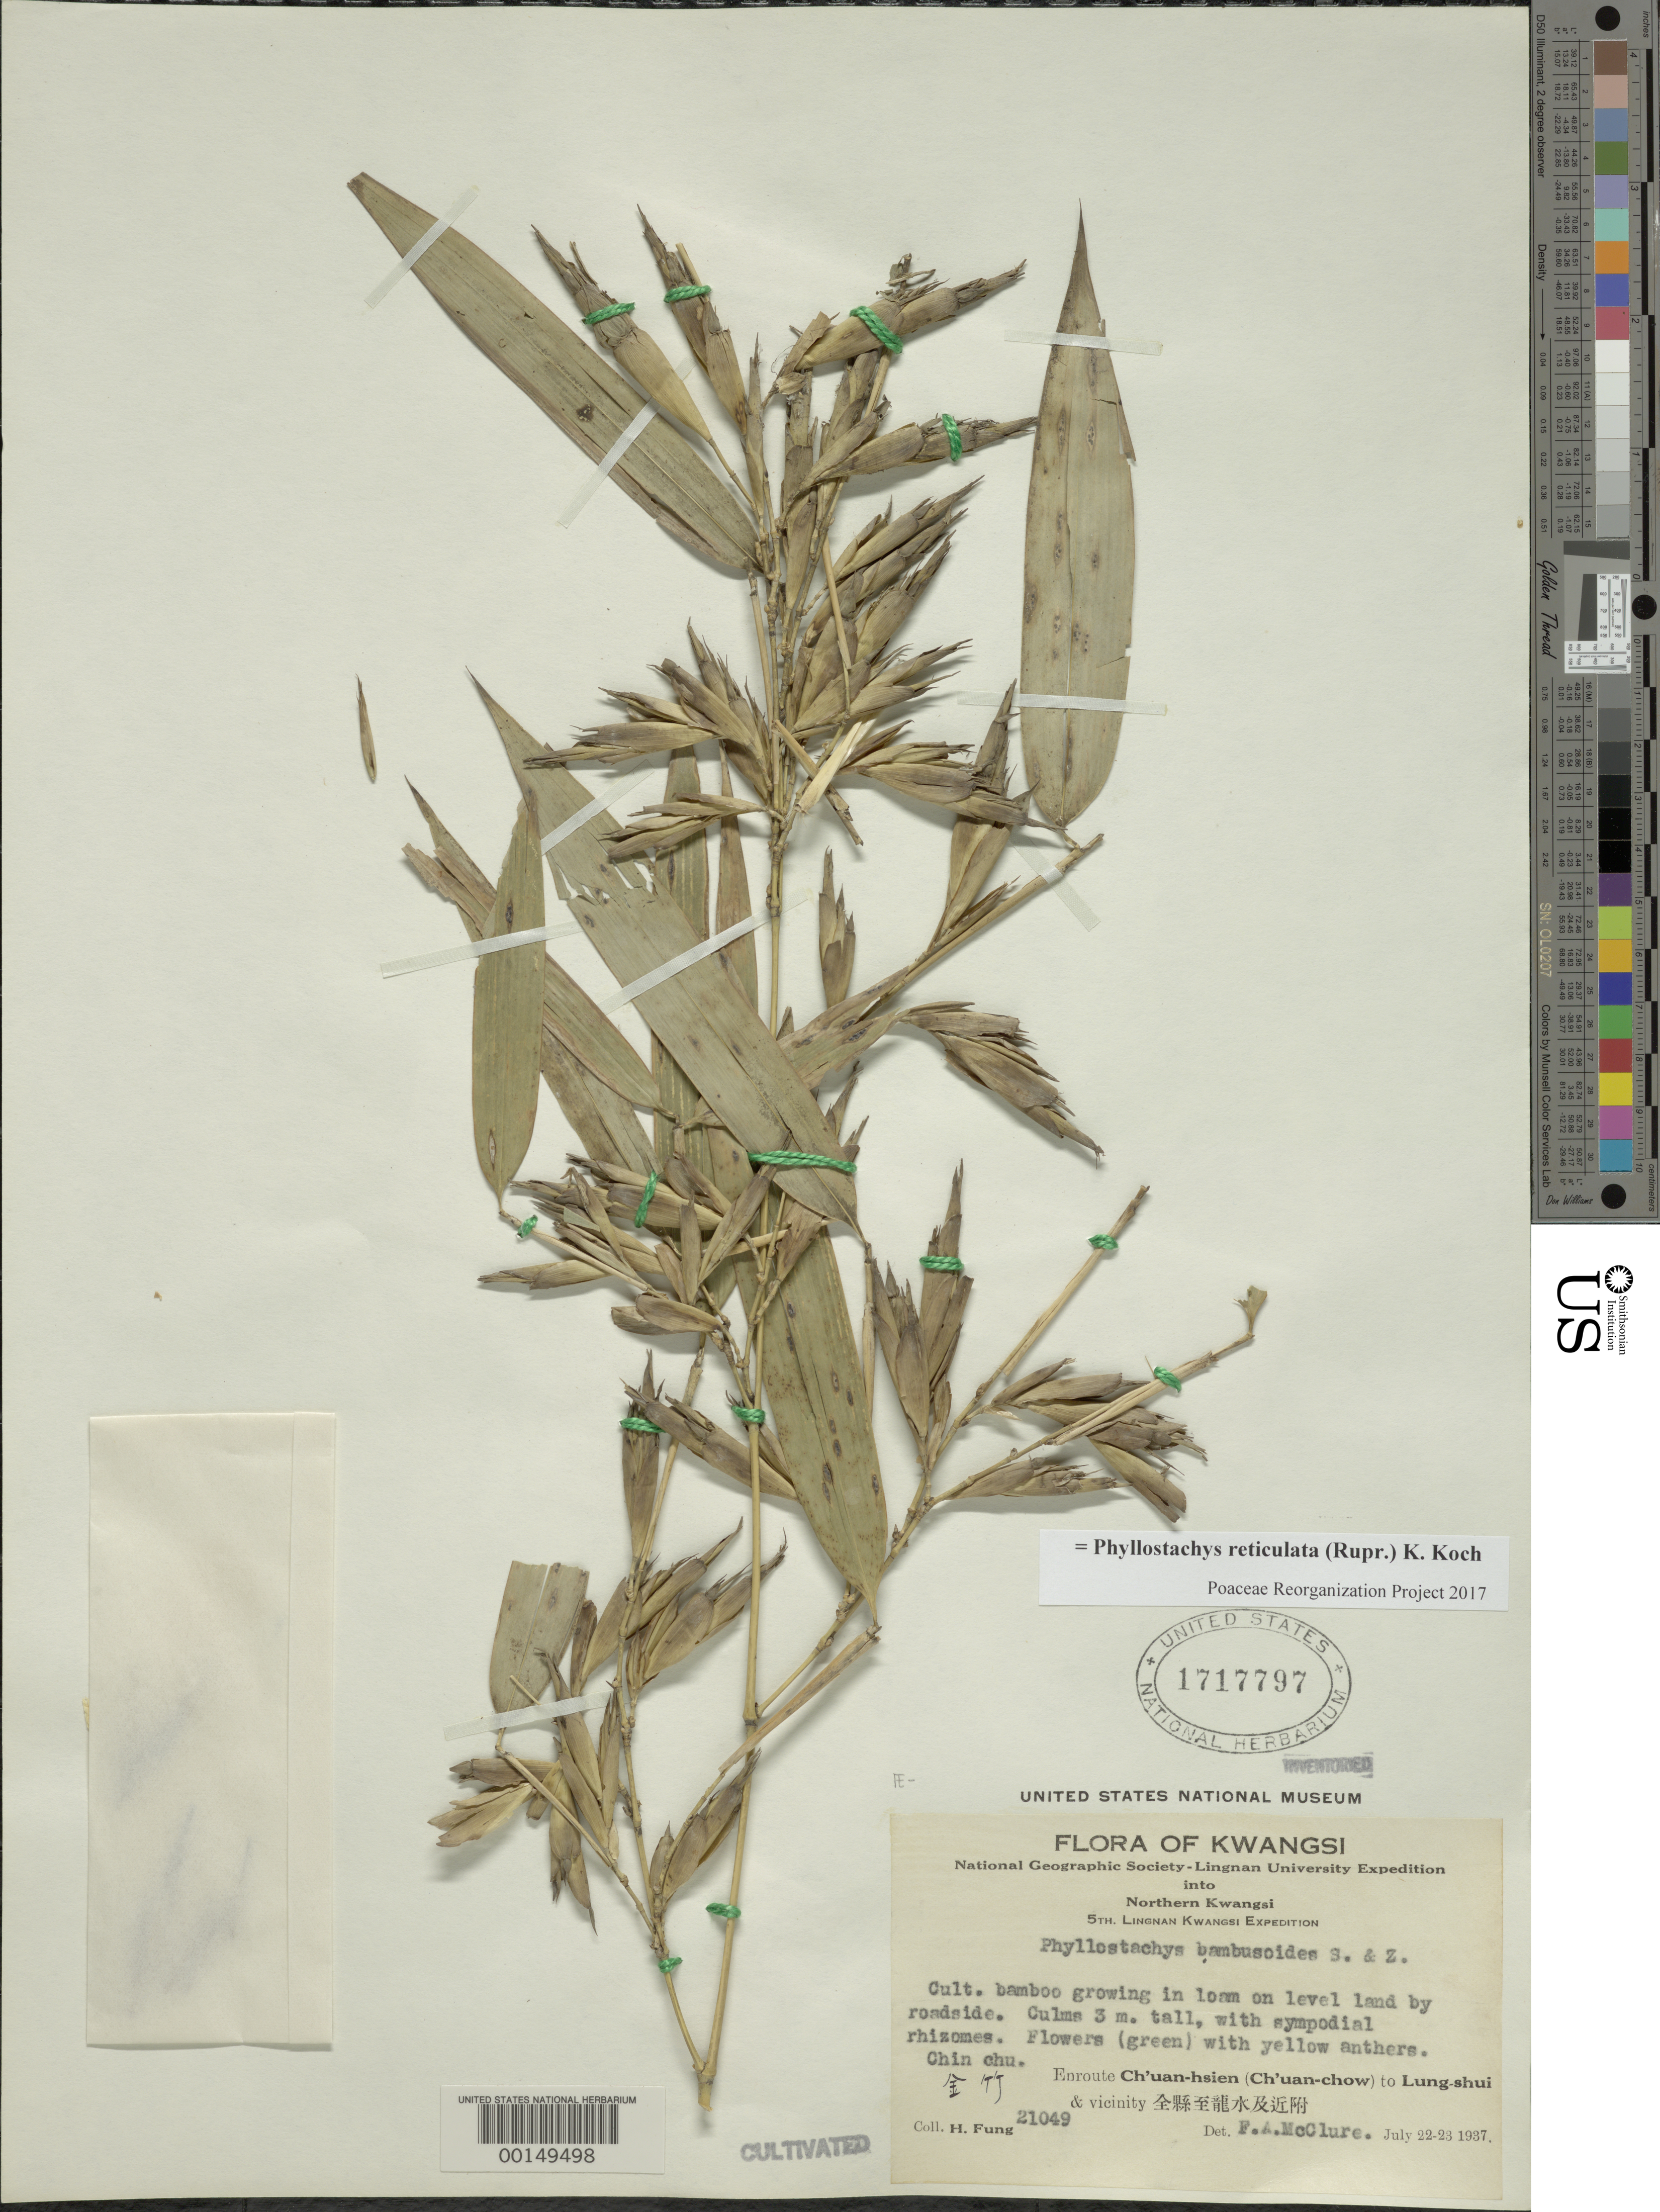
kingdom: Plantae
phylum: Tracheophyta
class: Liliopsida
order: Poales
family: Poaceae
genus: Phyllostachys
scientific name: Phyllostachys reticulata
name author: (Rupr.) K. Koch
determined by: Poaceae Reorganization Project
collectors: H. L. Fung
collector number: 21049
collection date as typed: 22 Jul 1937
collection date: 1937-07-22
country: China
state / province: Guangxi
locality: Ch'uan-hsien/lung-shui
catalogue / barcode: US 1717797